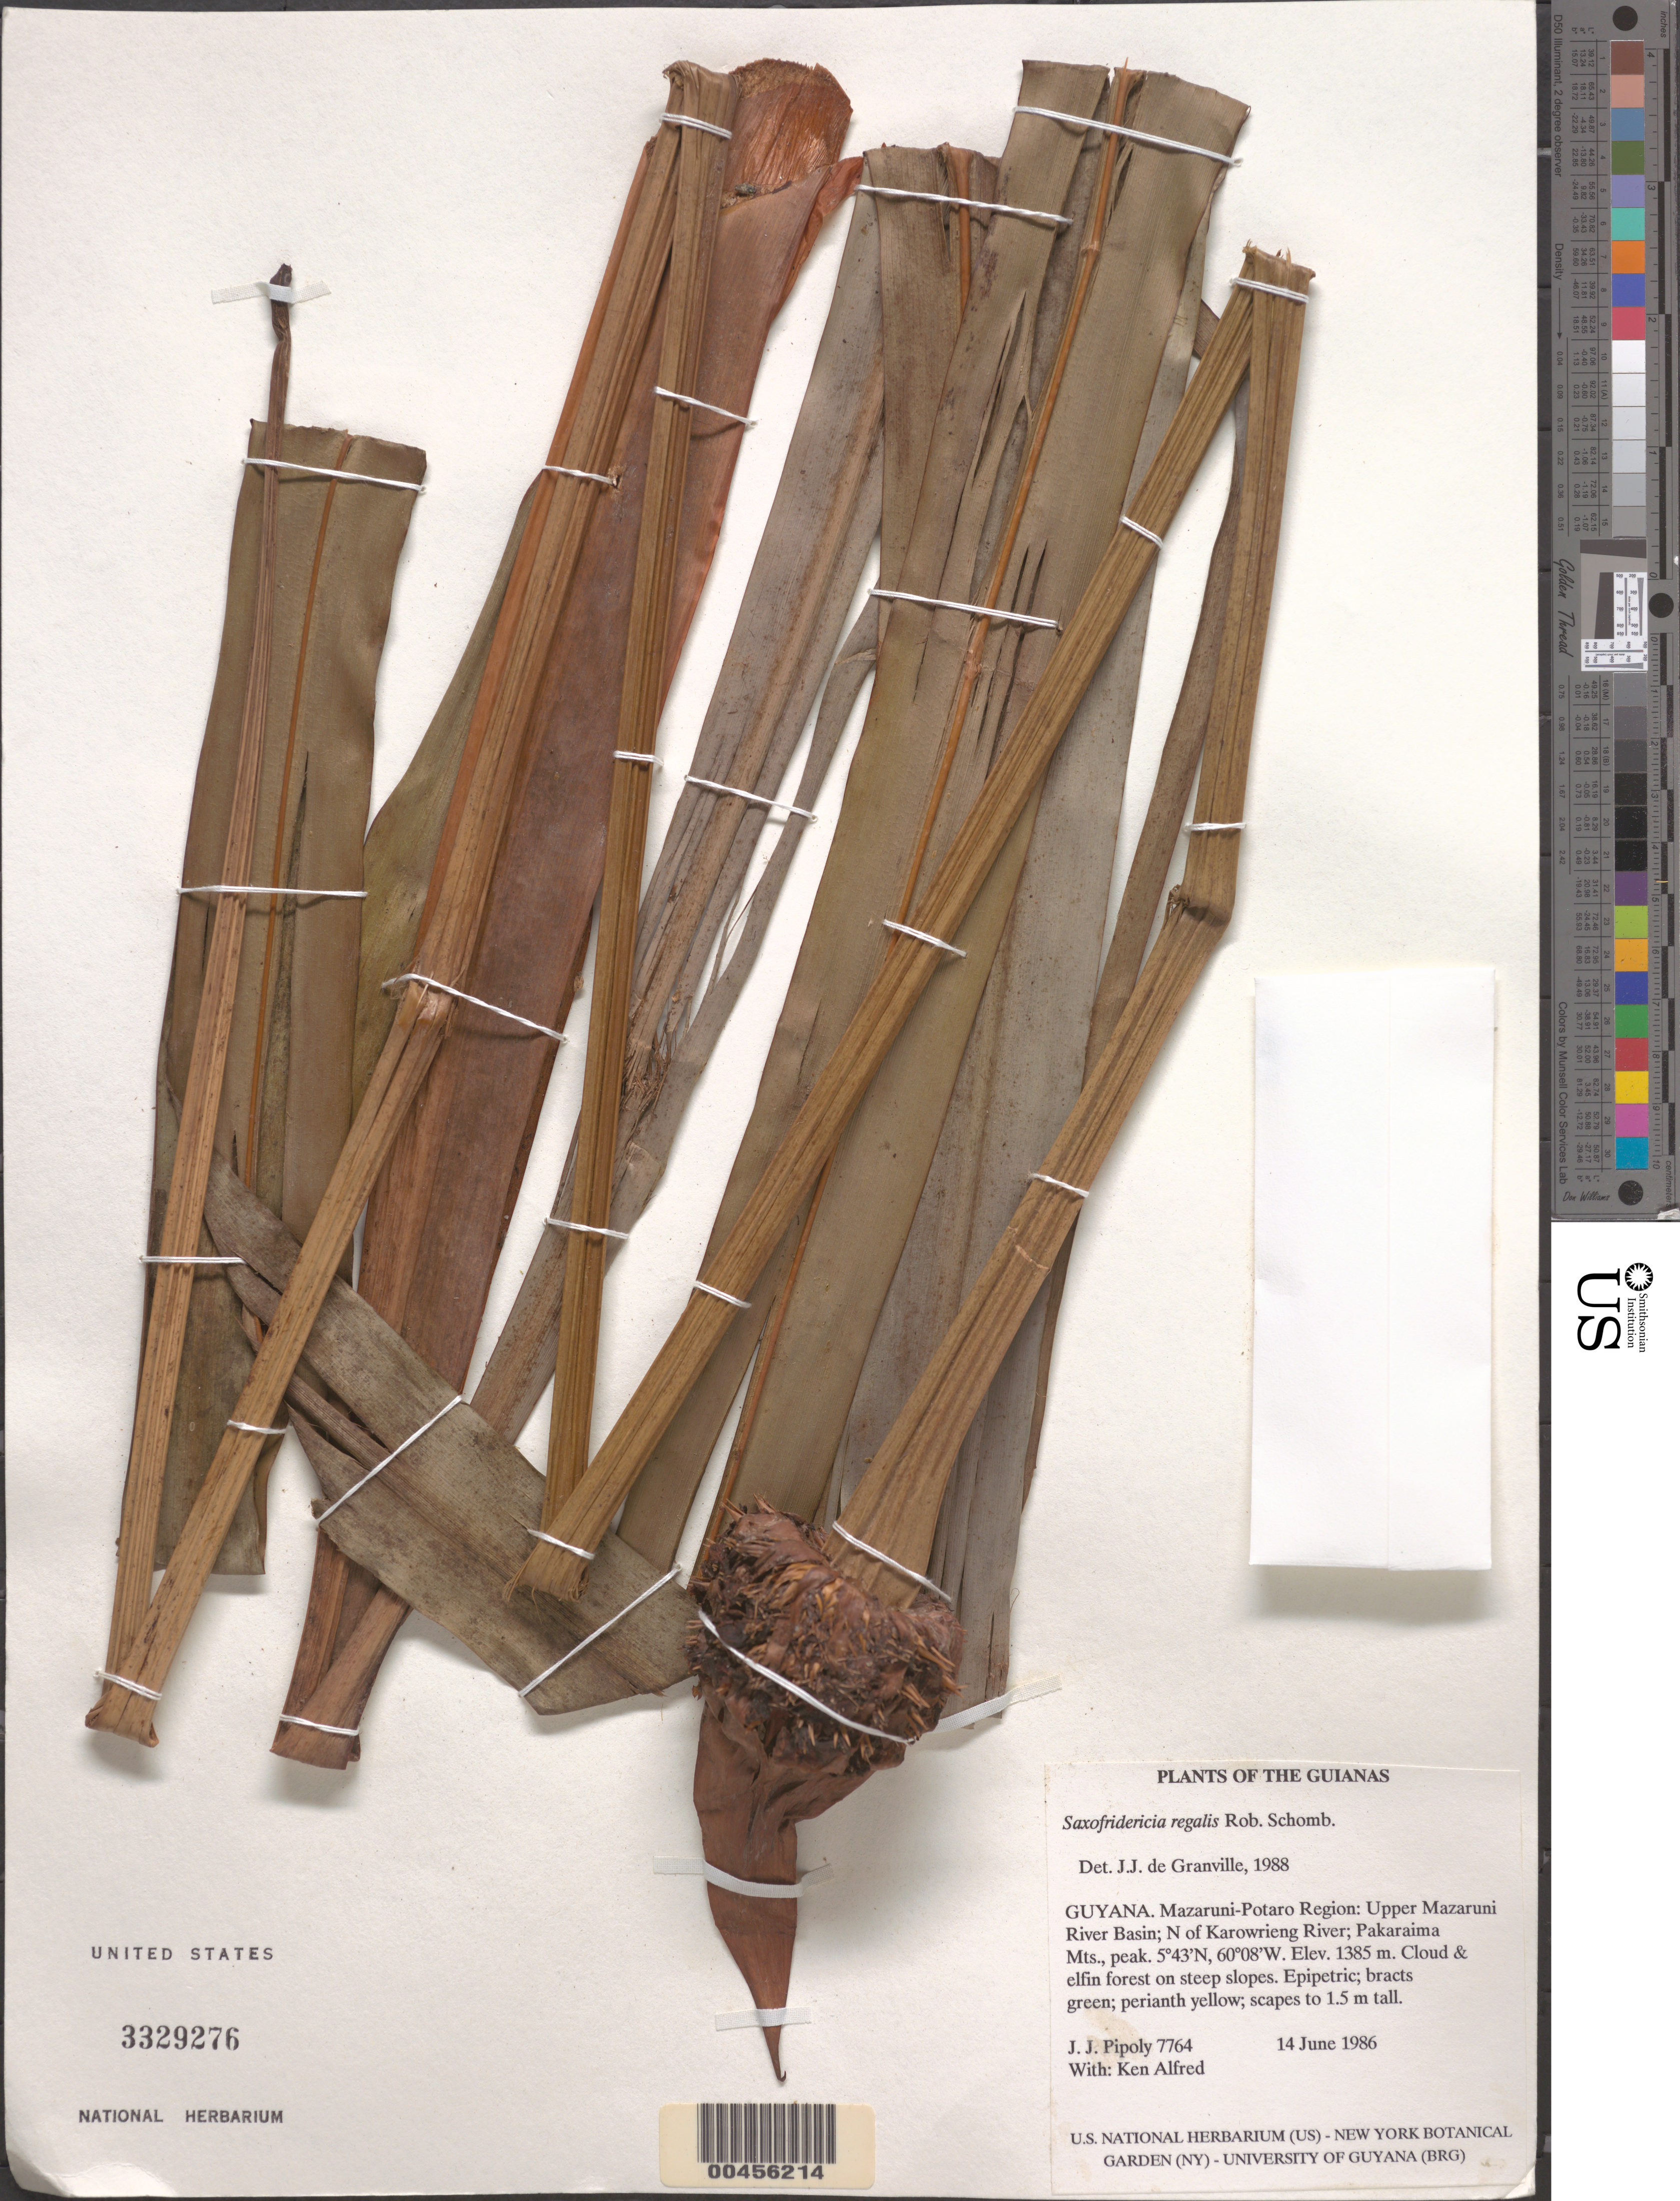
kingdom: Plantae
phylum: Tracheophyta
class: Liliopsida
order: Poales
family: Rapateaceae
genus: Saxofridericia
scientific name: Saxofridericia regalis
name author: R.H. Schomb.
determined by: Granville, J. J. de, (CAY), Institut de Recherche pour le Developpement (IRD) (FRENCH GUIANA)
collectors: J. J. Pipoly & K. Alfred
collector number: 7764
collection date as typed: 14 June 1986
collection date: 1986-06-14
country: Guyana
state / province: Cuyuni-Mazaruni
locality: Upper Mazaruni River Basin; Pakaraima Mts. Peak, N of Karowrieng River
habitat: Cloud & elfin forest on steep slopes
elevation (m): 1385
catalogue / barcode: US 3329276